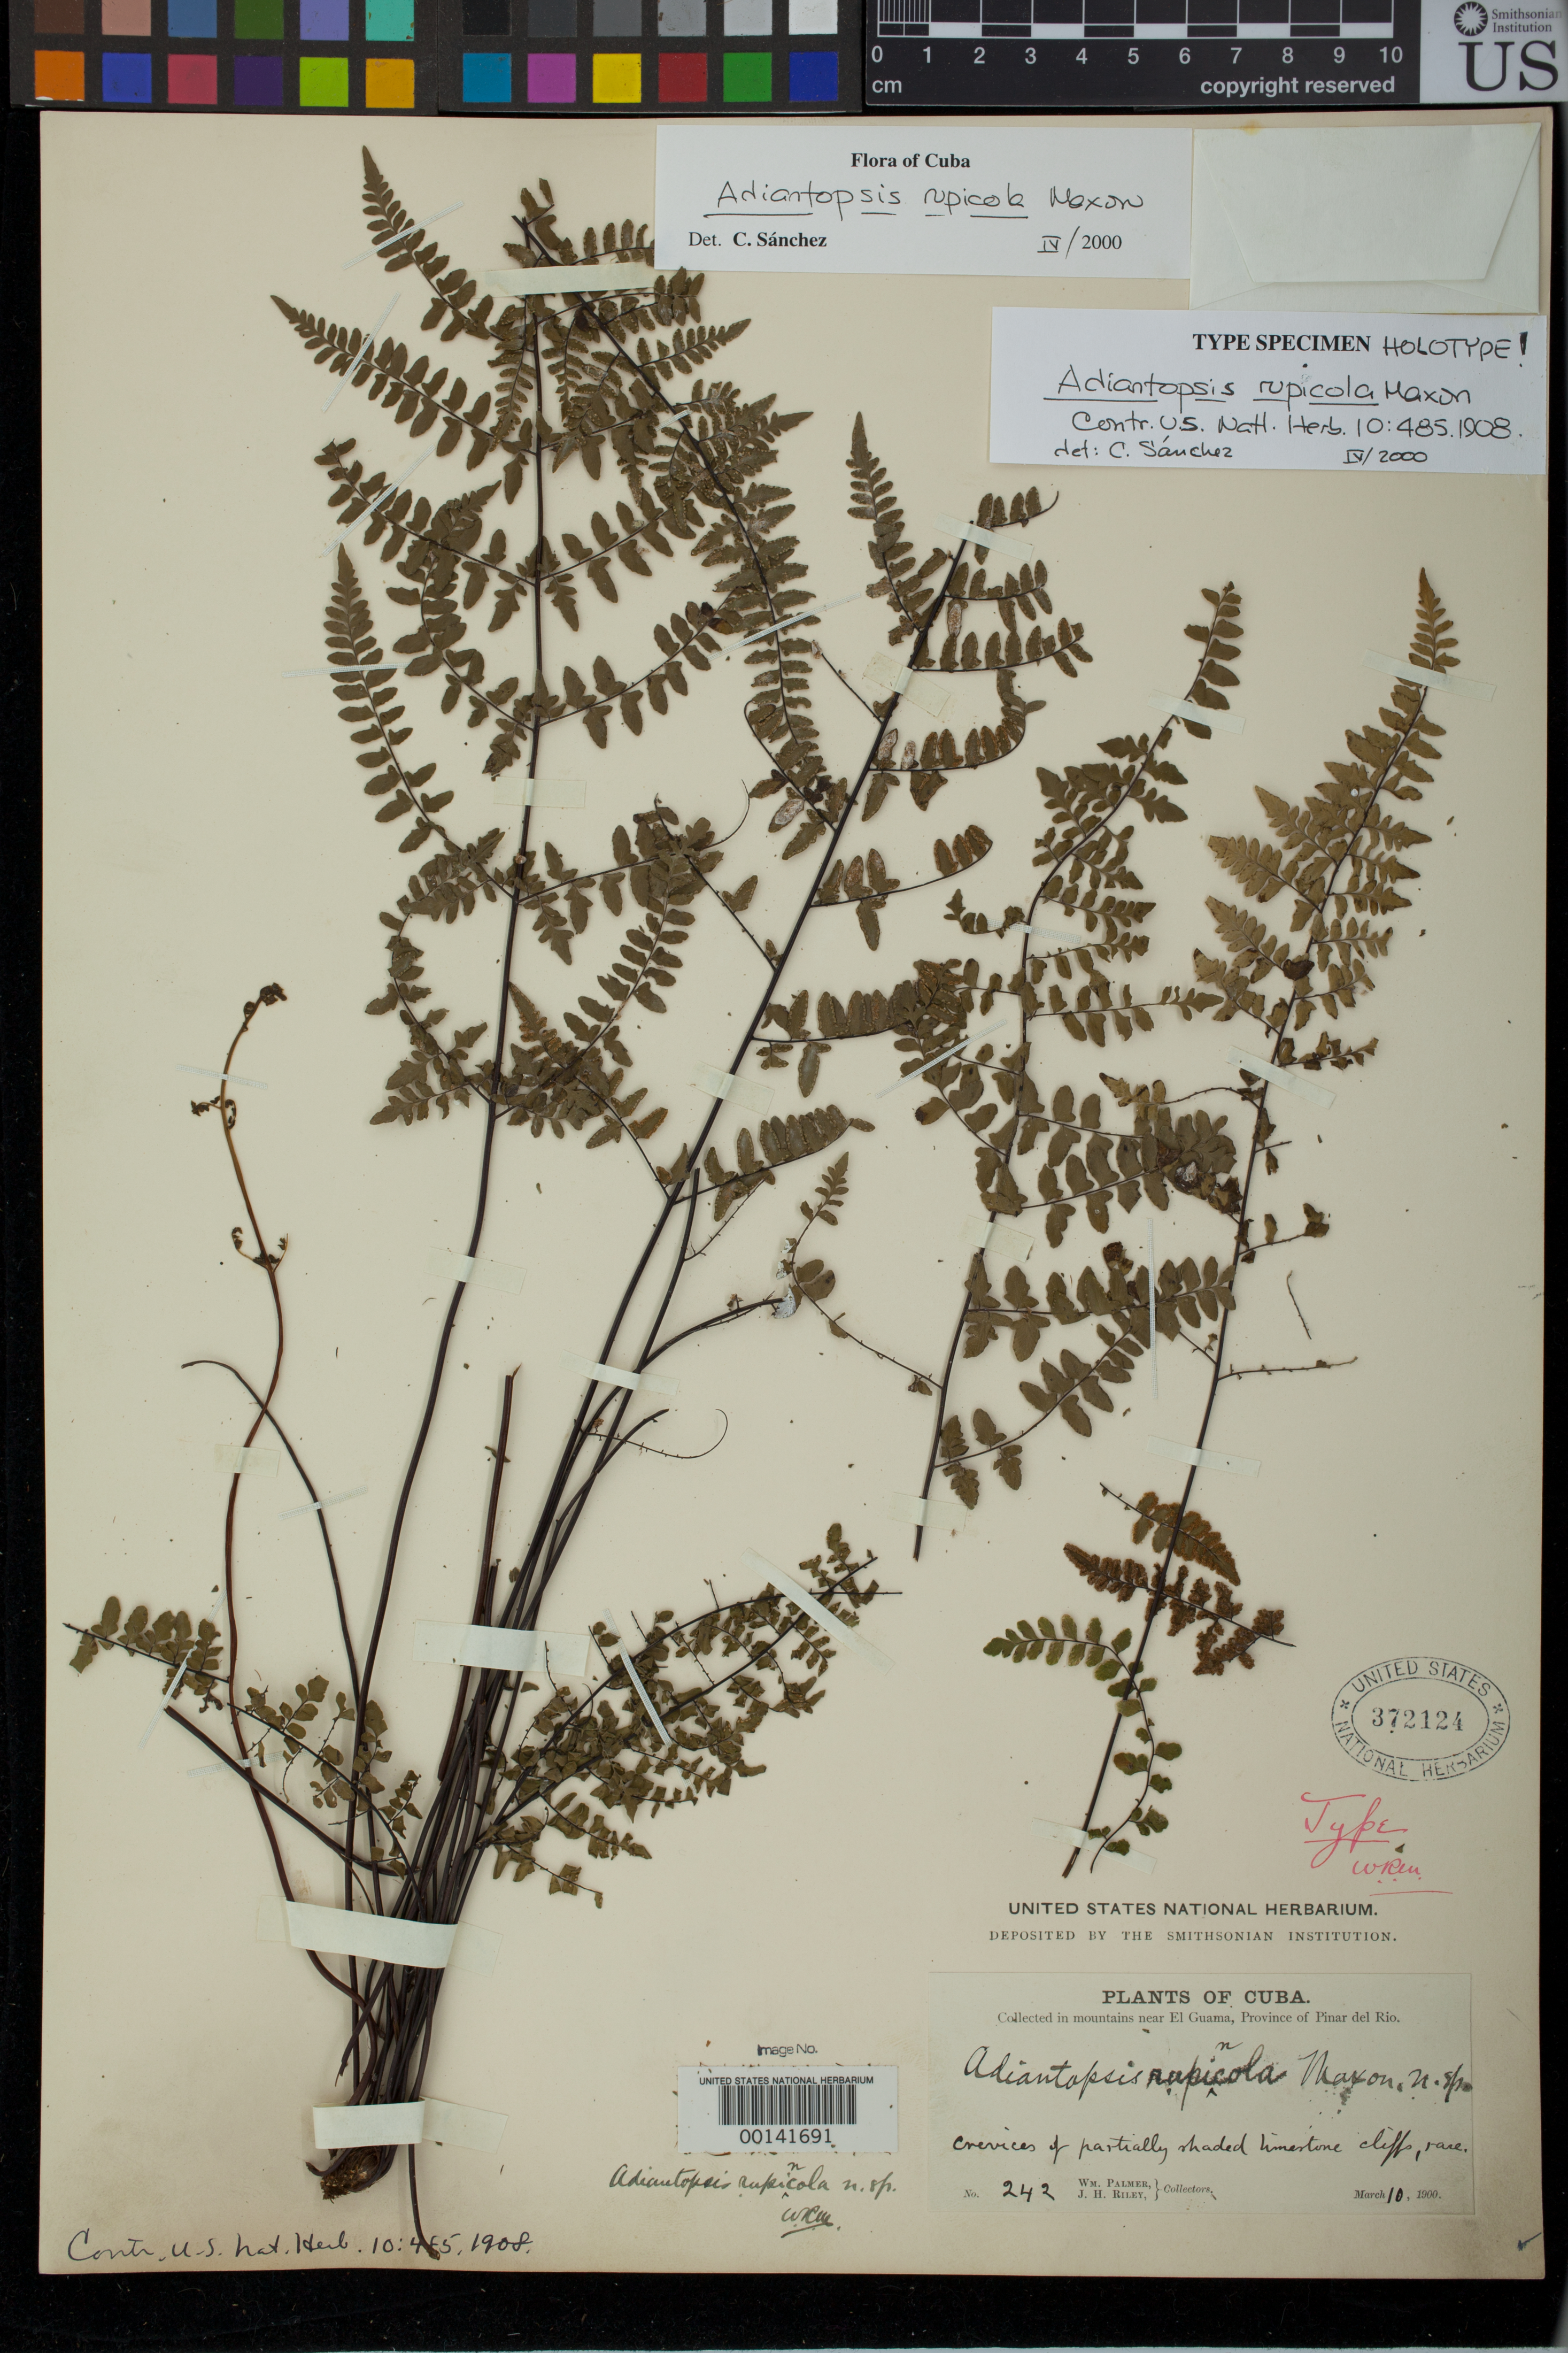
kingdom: Plantae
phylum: Tracheophyta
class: Polypodiopsida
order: Polypodiales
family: Pteridaceae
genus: Adiantopsis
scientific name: Adiantopsis rupicola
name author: Maxon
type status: Holotype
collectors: W. Palmer & J. H. Riley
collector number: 242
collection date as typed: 10 Mar 1900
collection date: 1900-03-10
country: Cuba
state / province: Pinar del Río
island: Greater Antilles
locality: Mountains near El Guama, province of Pinar del Rio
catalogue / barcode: US 372124